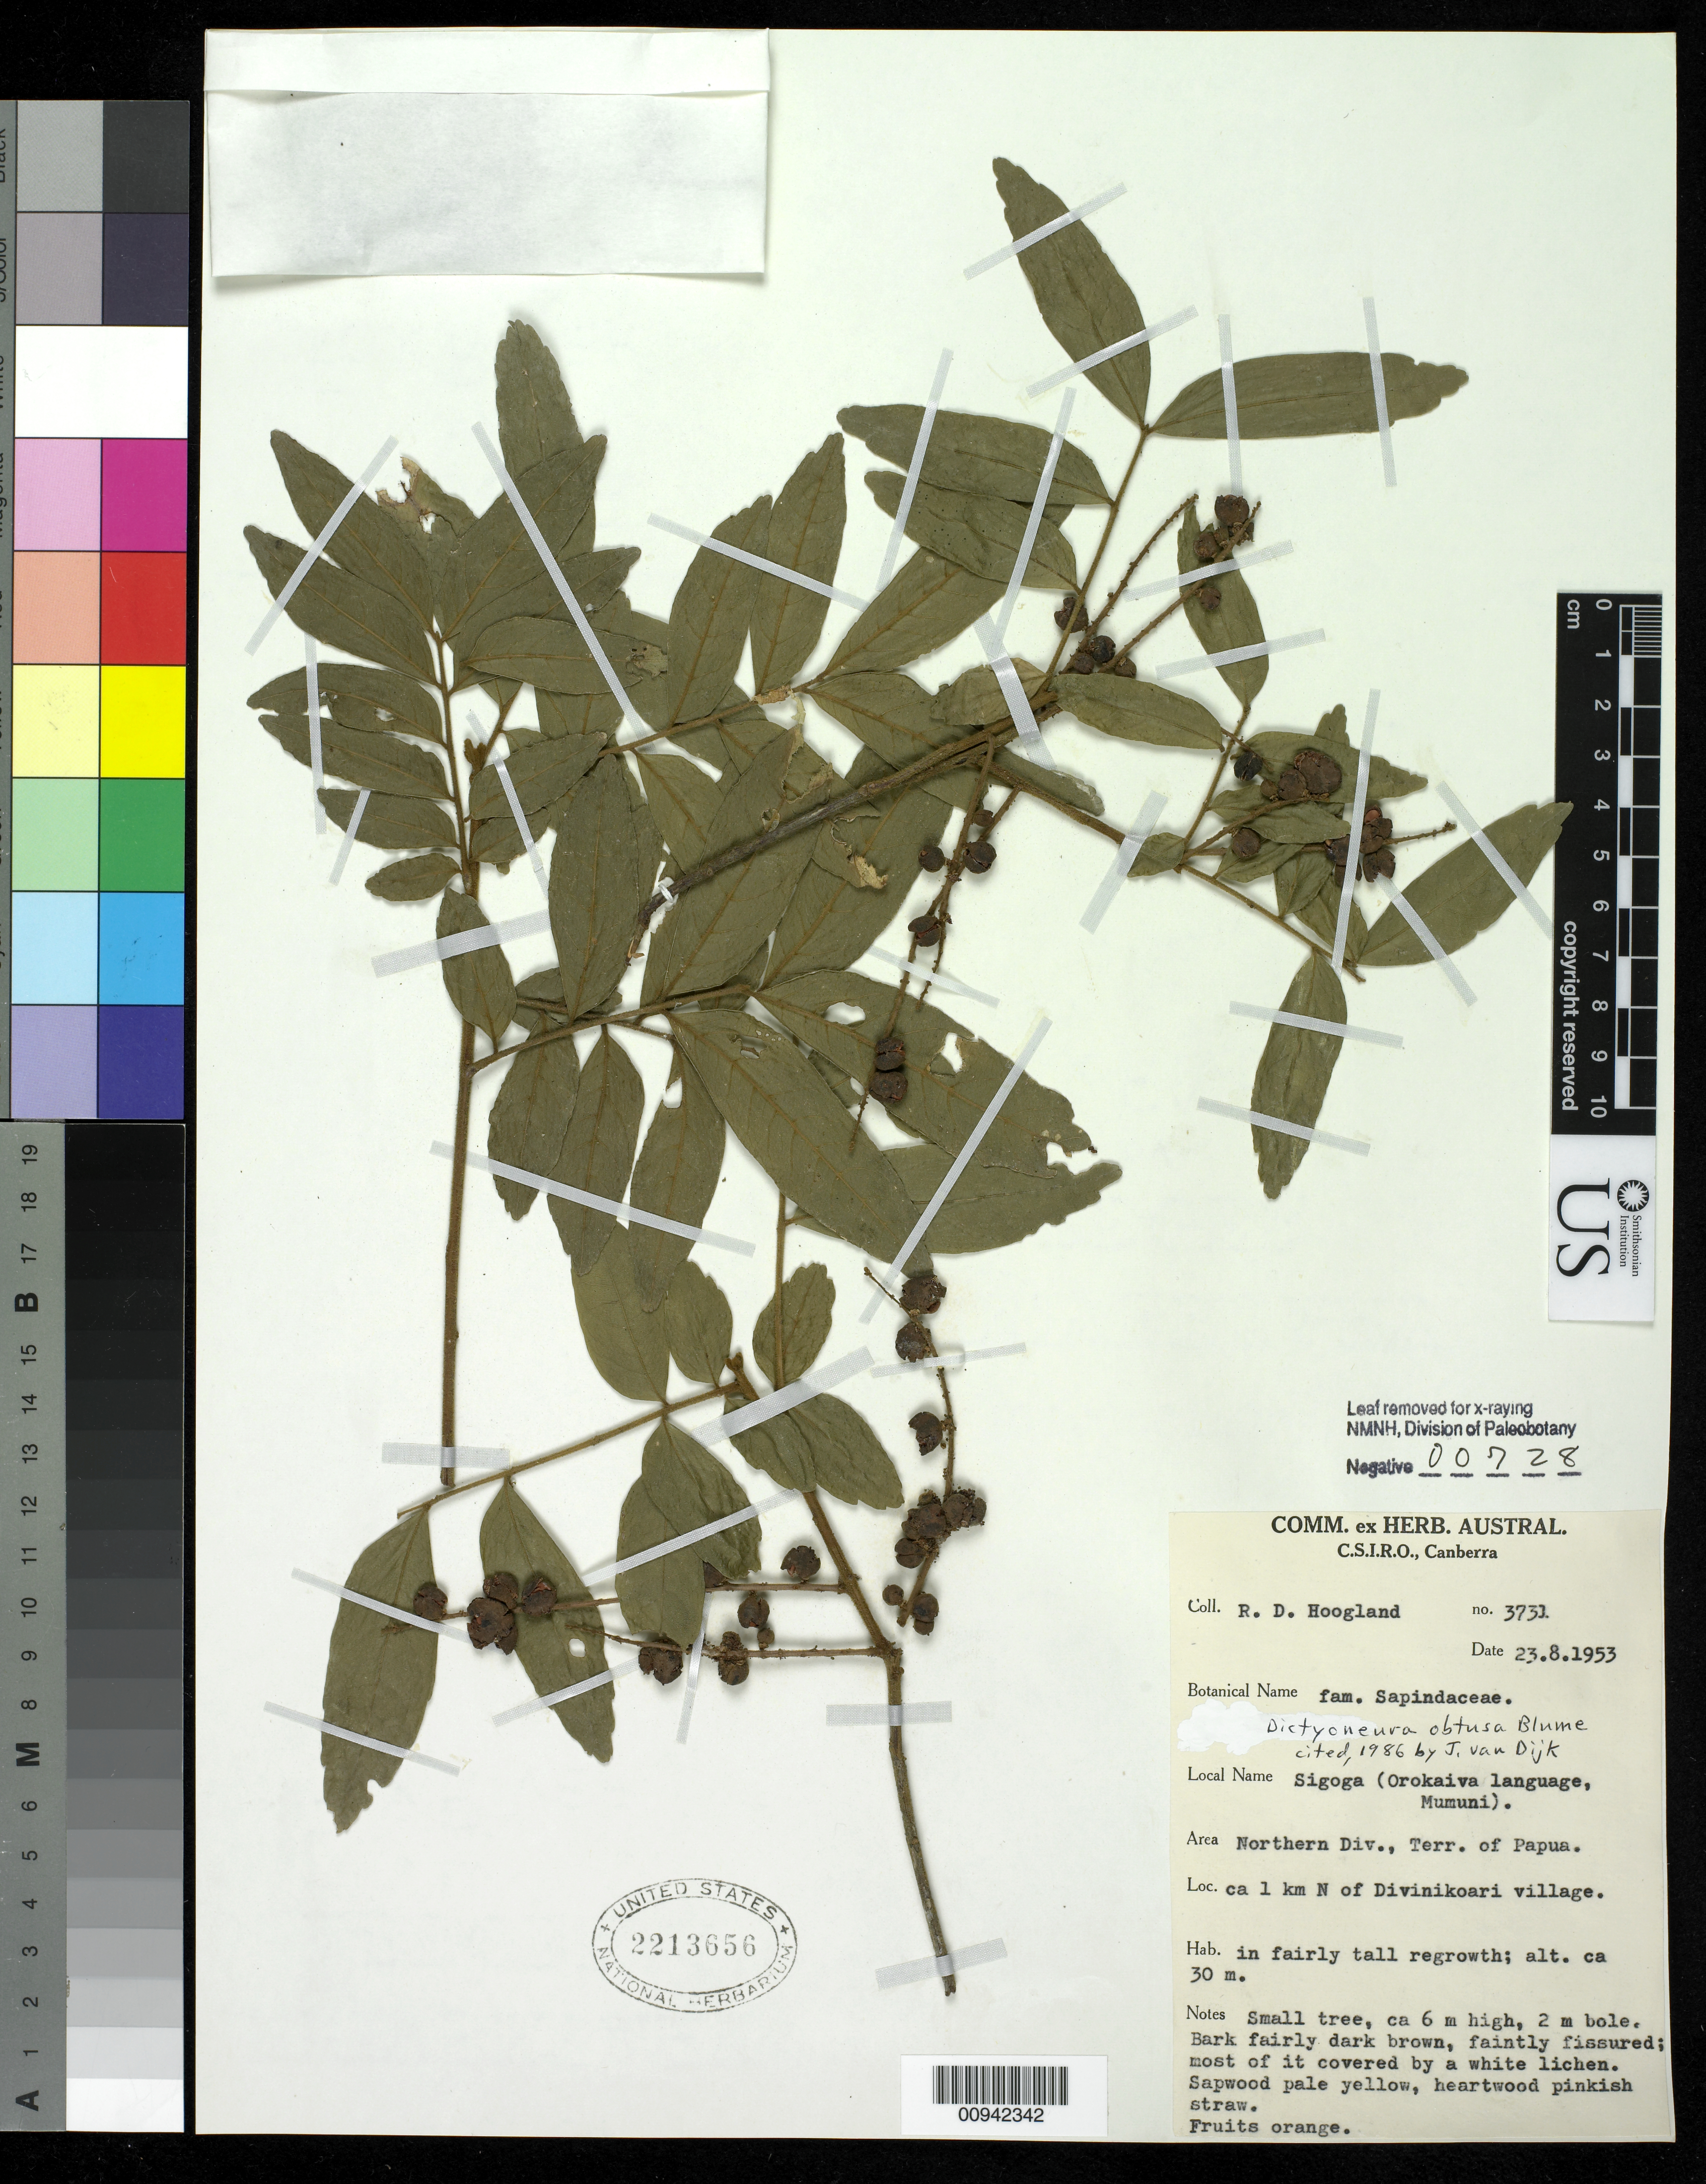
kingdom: Plantae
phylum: Tracheophyta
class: Magnoliopsida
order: Sapindales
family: Sapindaceae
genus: Dictyoneura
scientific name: Dictyoneura obtusa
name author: Blume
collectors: R. D. Hoogland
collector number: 3731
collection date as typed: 23 Aug 1953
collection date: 1953-08-23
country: Papua New Guinea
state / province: Northern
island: New Guinea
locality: ca 1 km N of Divinikoari village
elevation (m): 30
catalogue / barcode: US 2213656